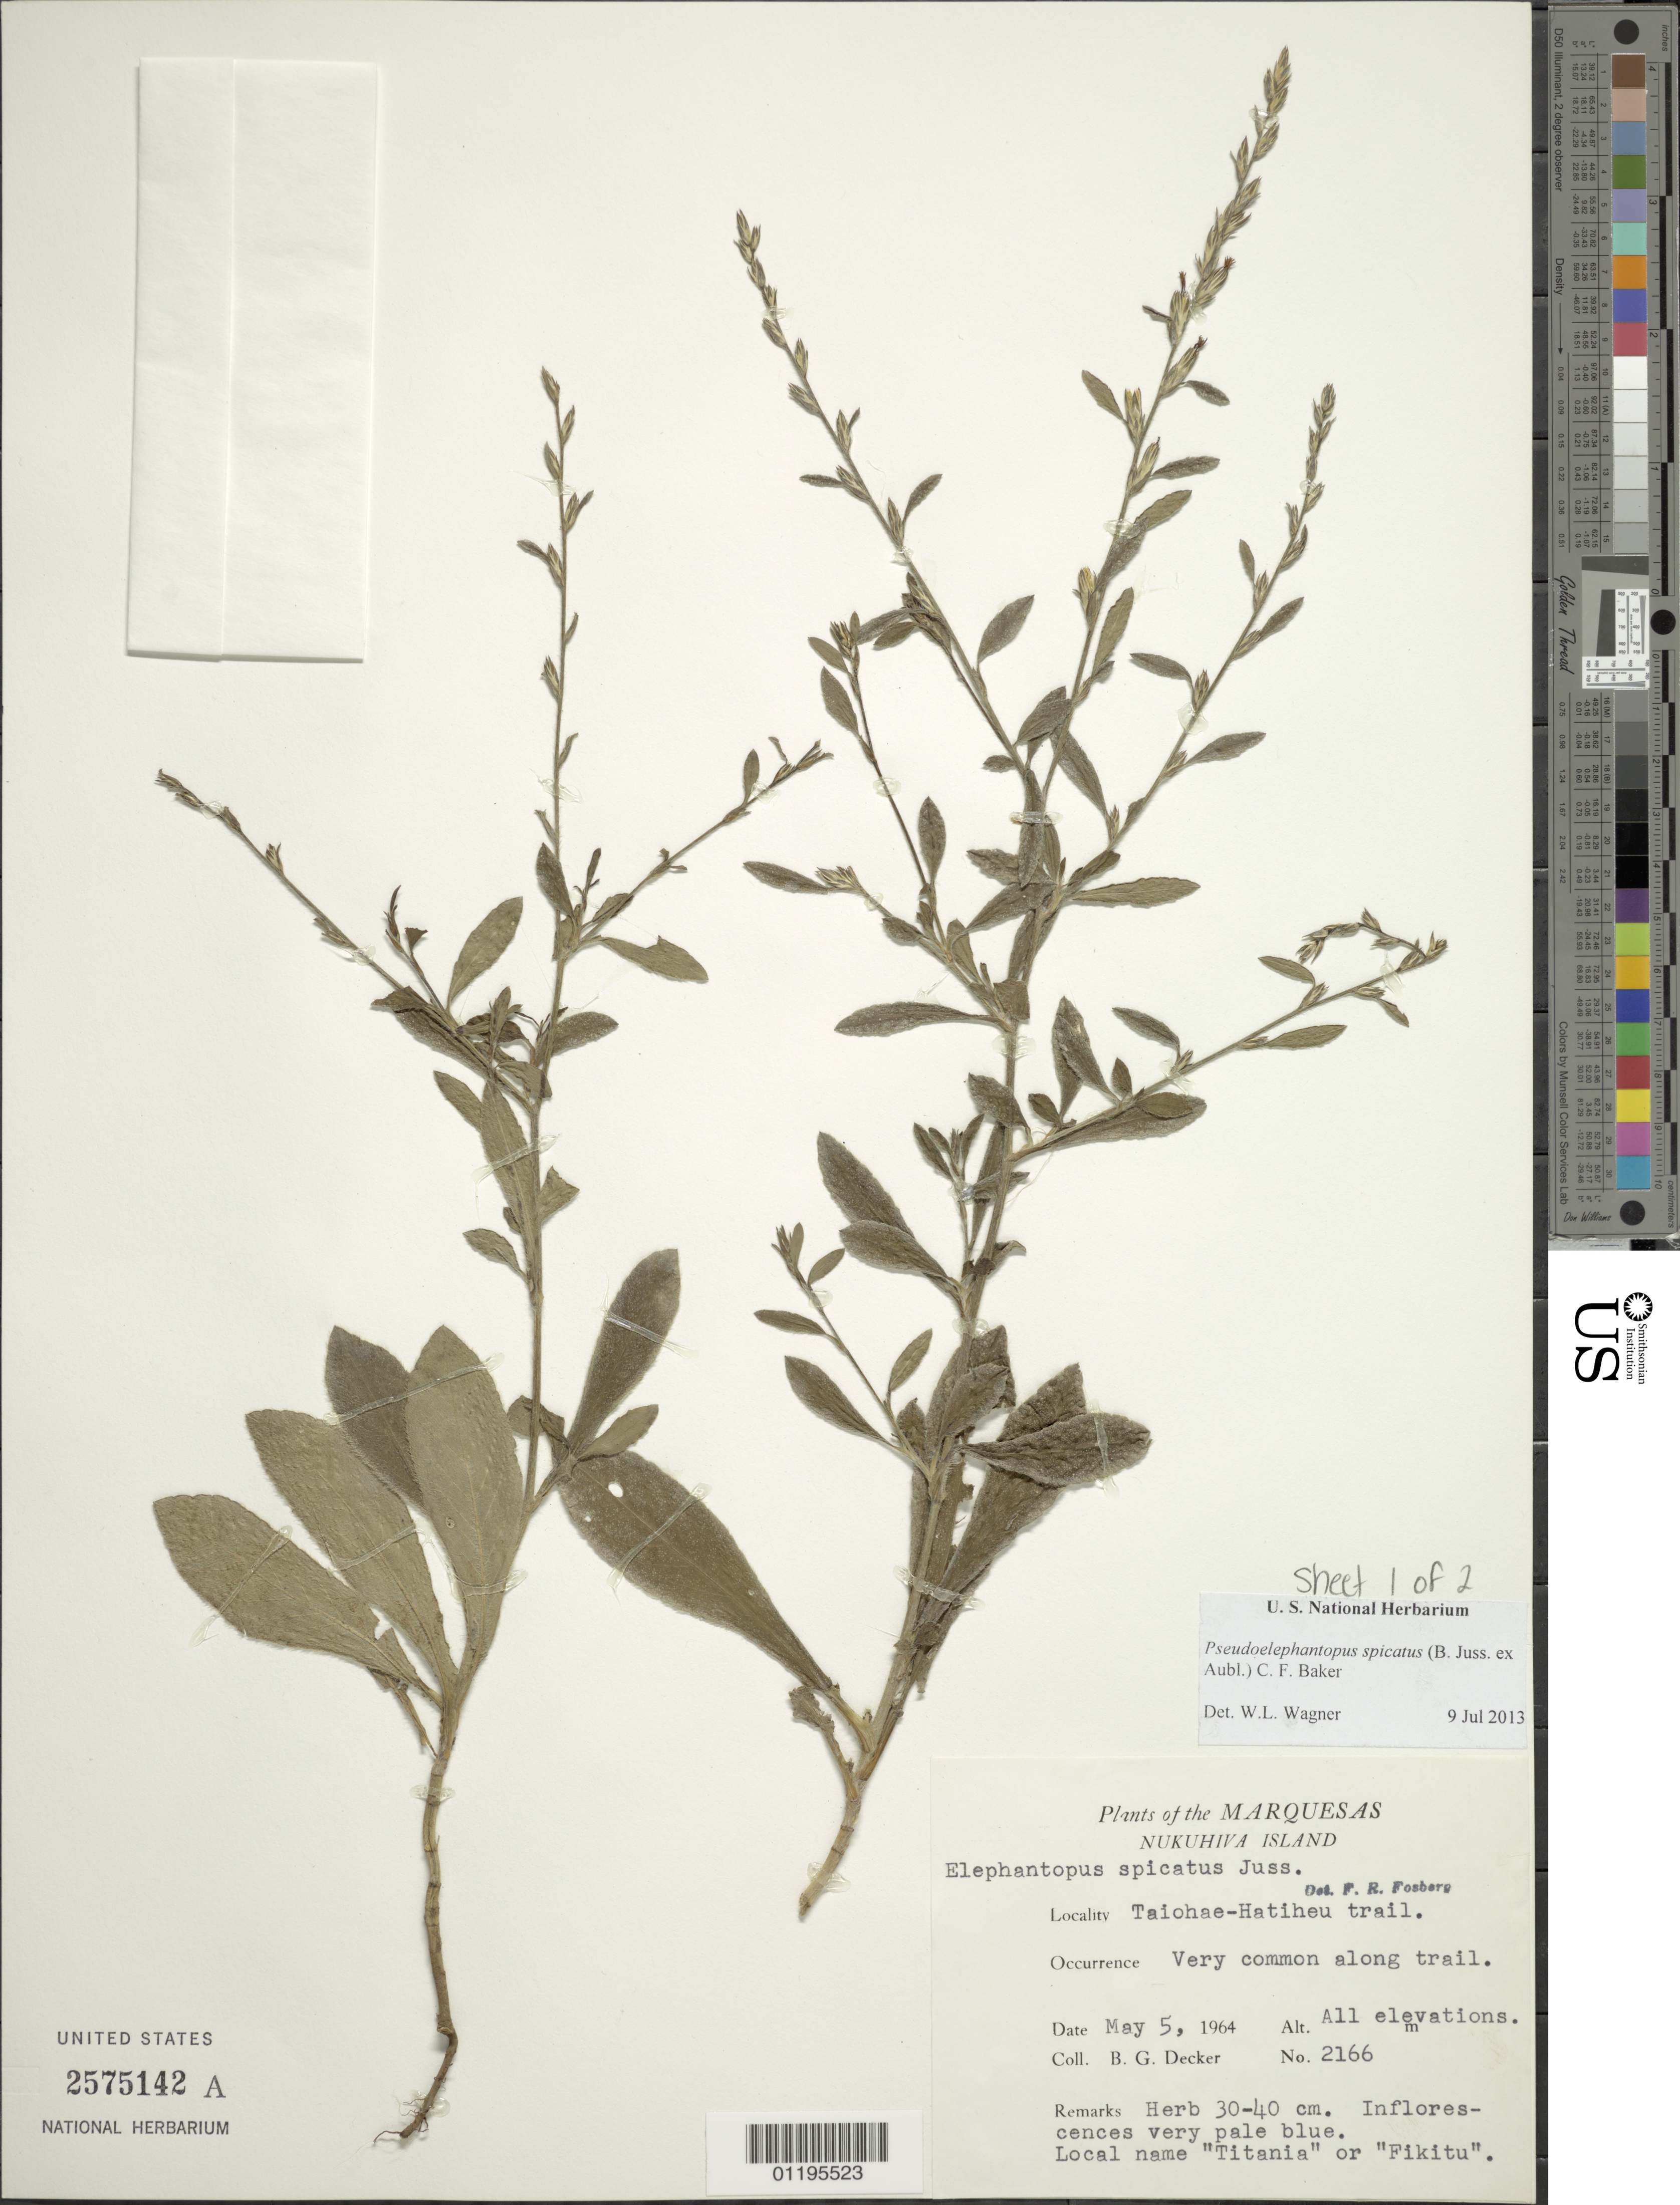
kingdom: Plantae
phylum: Tracheophyta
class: Magnoliopsida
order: Asterales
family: Asteraceae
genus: Pseudelephantopus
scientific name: Pseudelephantopus spicatus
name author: (Juss. ex Aubl.) C.F. Baker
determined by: Wagner, W. L., (BOT), Smithsonian Institution - National Museum of Natural History (UNITED STATES)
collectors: B. G. Decker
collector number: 2166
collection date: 1964-05-05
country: French Polynesia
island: Nuku Hiva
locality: Taiohae-Hatiheu Trail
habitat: Along trail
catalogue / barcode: US 2575142A